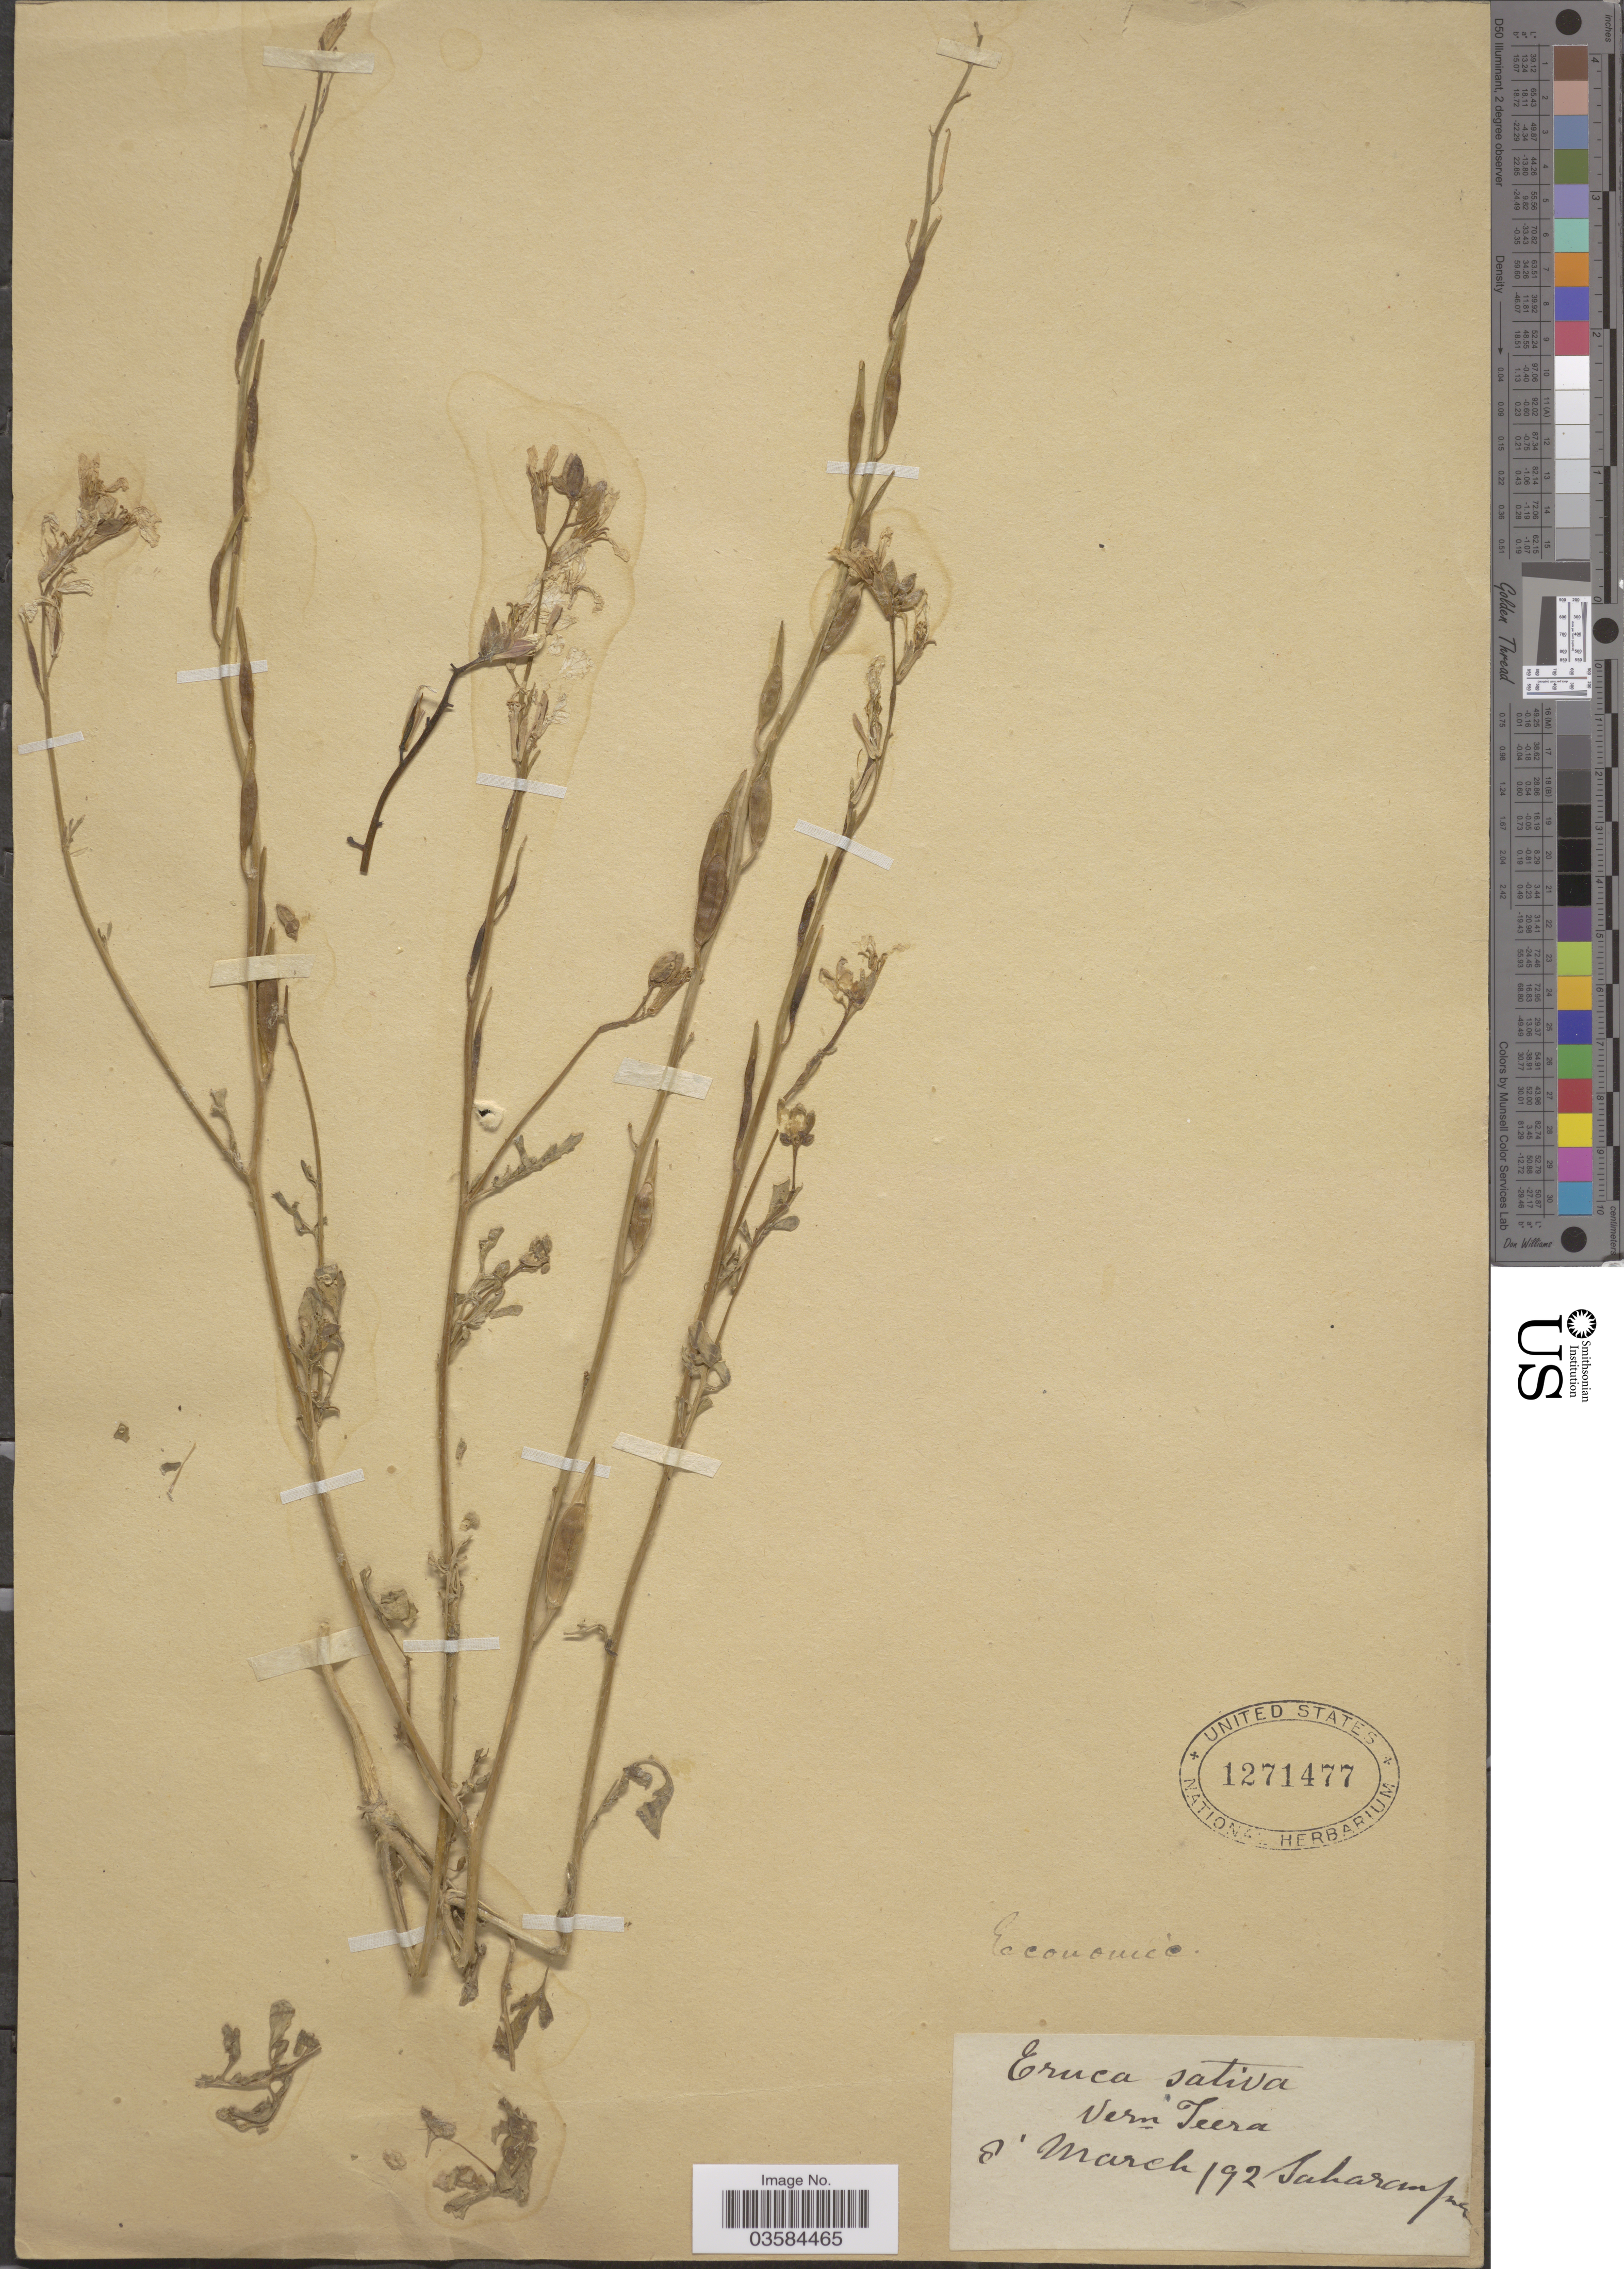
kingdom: Plantae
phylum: Tracheophyta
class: Magnoliopsida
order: Brassicales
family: Brassicaceae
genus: Eruca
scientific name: Eruca sativa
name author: Mill.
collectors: Saharanpur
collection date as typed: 8 March 192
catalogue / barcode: US 1271477